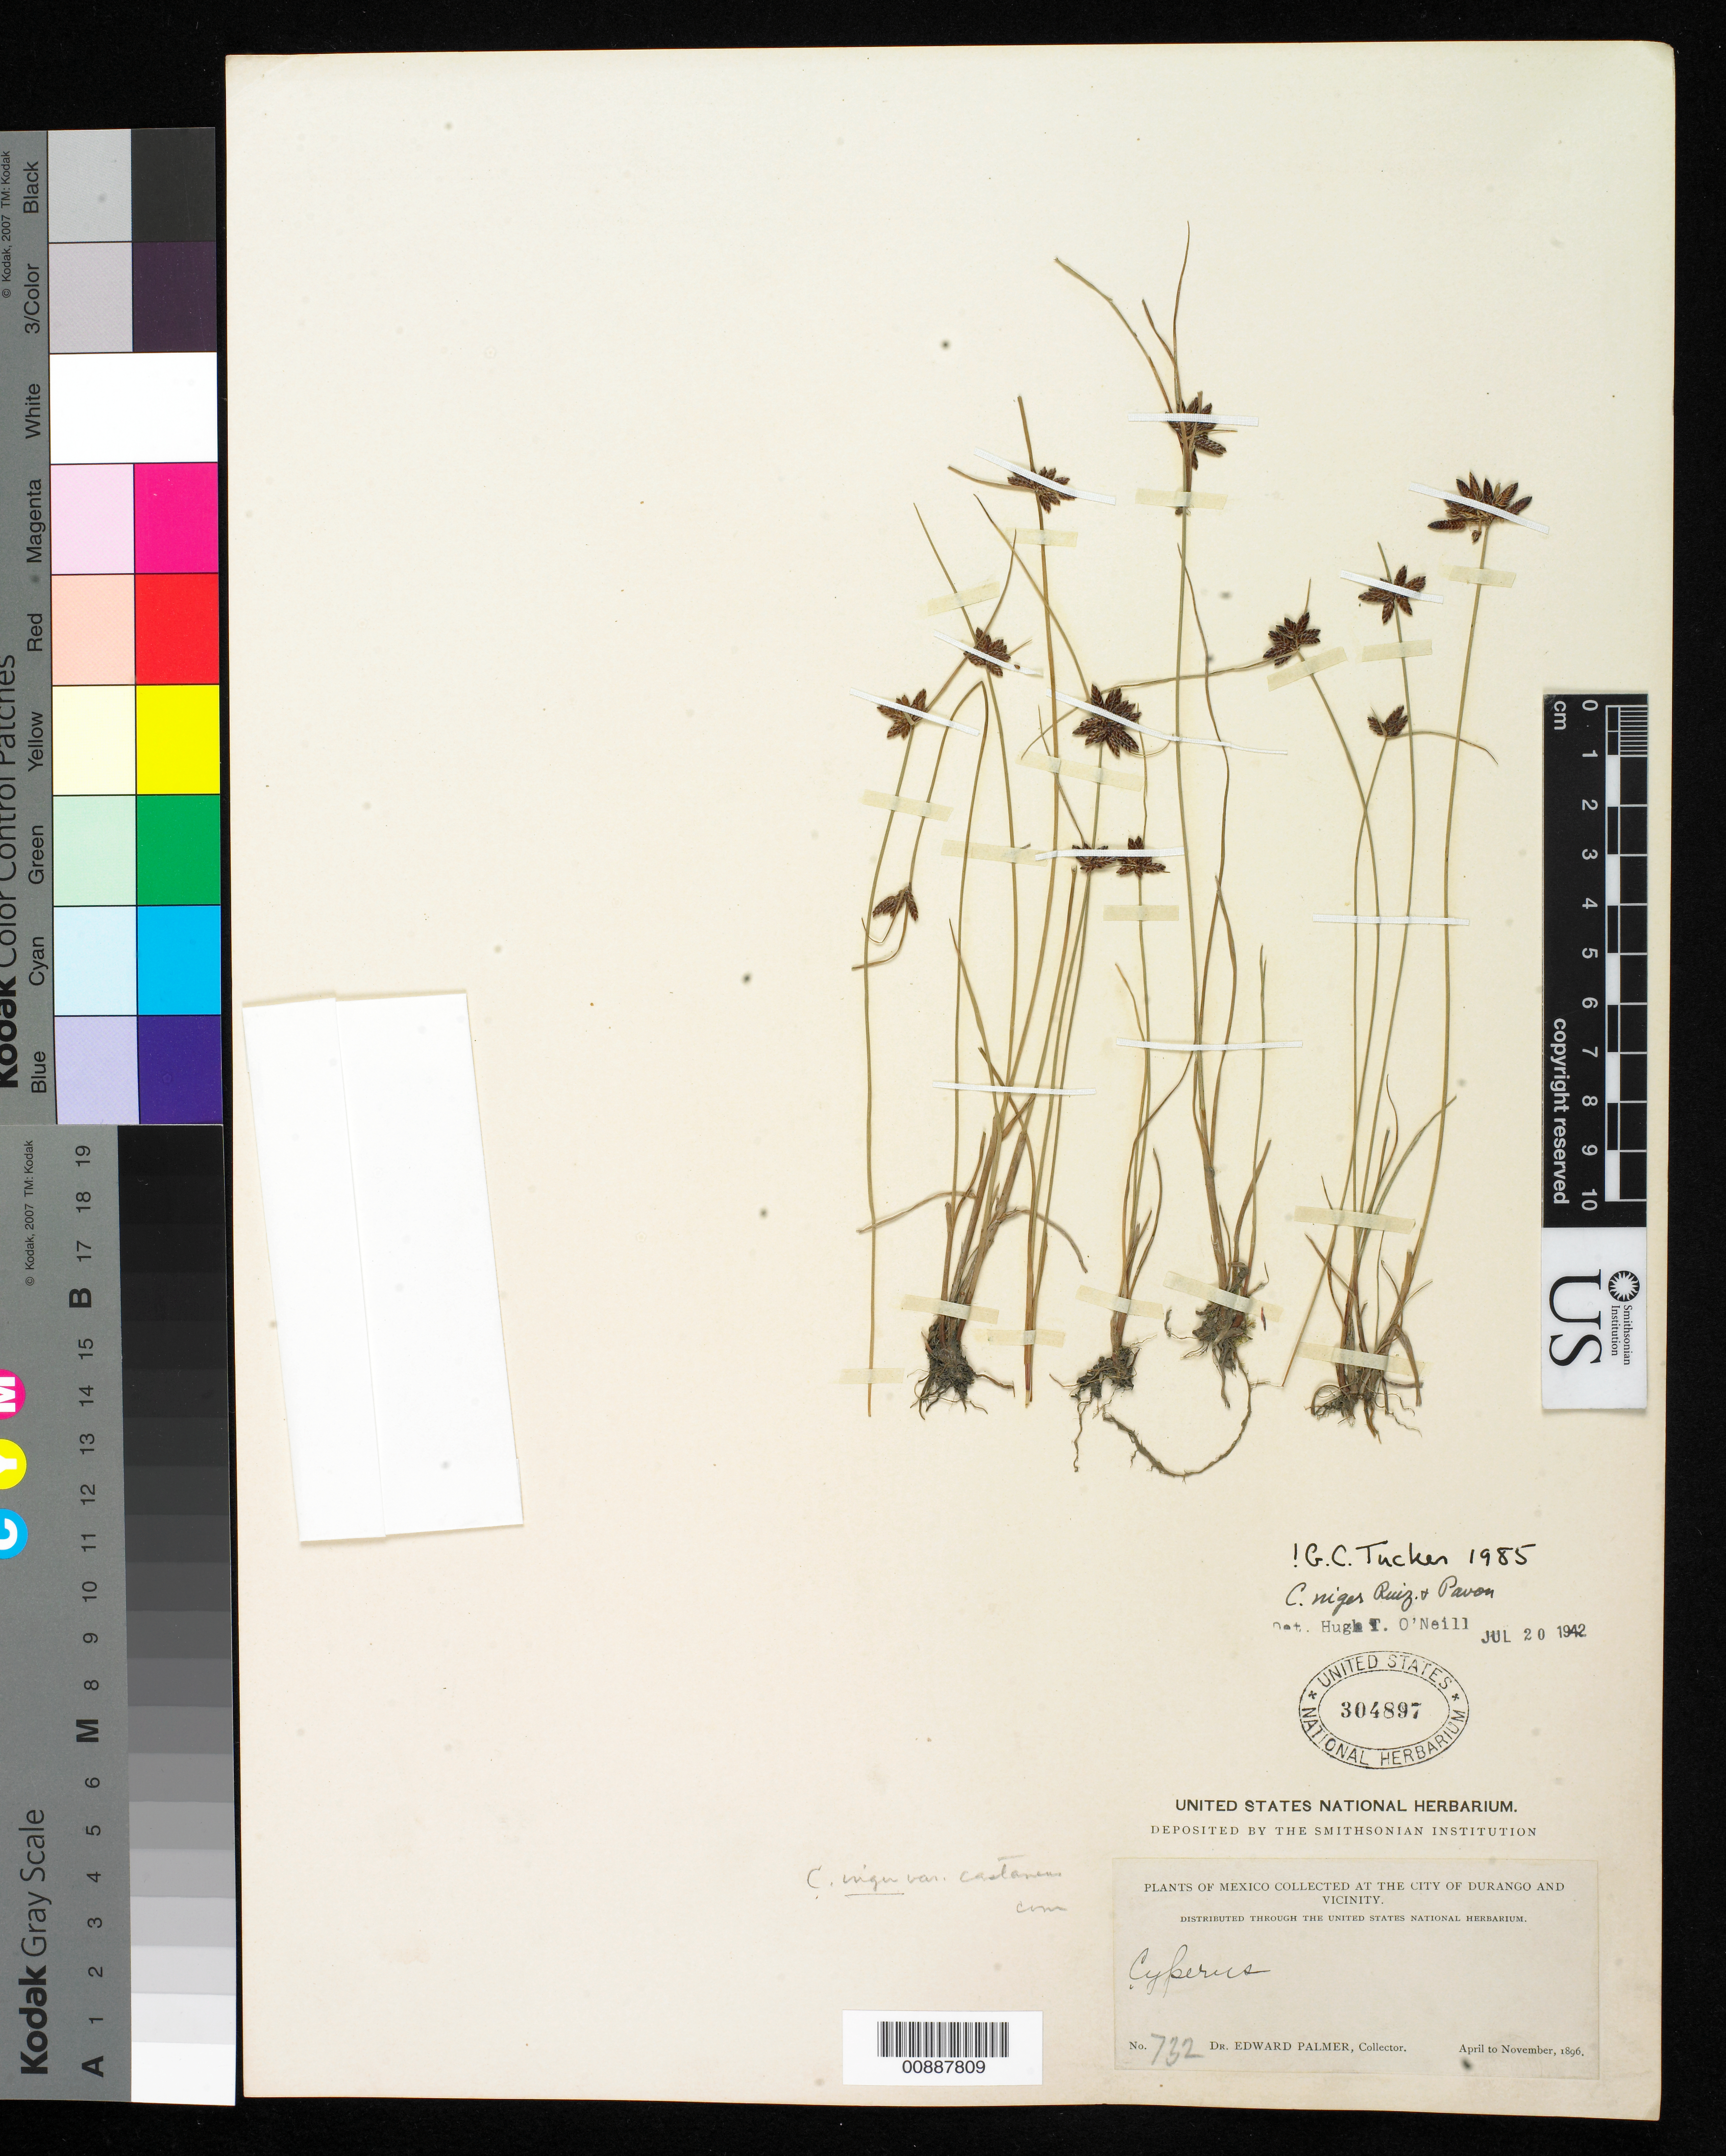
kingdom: Plantae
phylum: Tracheophyta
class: Liliopsida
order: Poales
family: Cyperaceae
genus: Cyperus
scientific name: Cyperus niger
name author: Ruiz & Pav.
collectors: E. Palmer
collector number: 732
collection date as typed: Apr 1896 to -- Nov 1896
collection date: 1896-04/1896-11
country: Mexico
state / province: Durango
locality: City of Durango and vicinity.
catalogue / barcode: US 304897